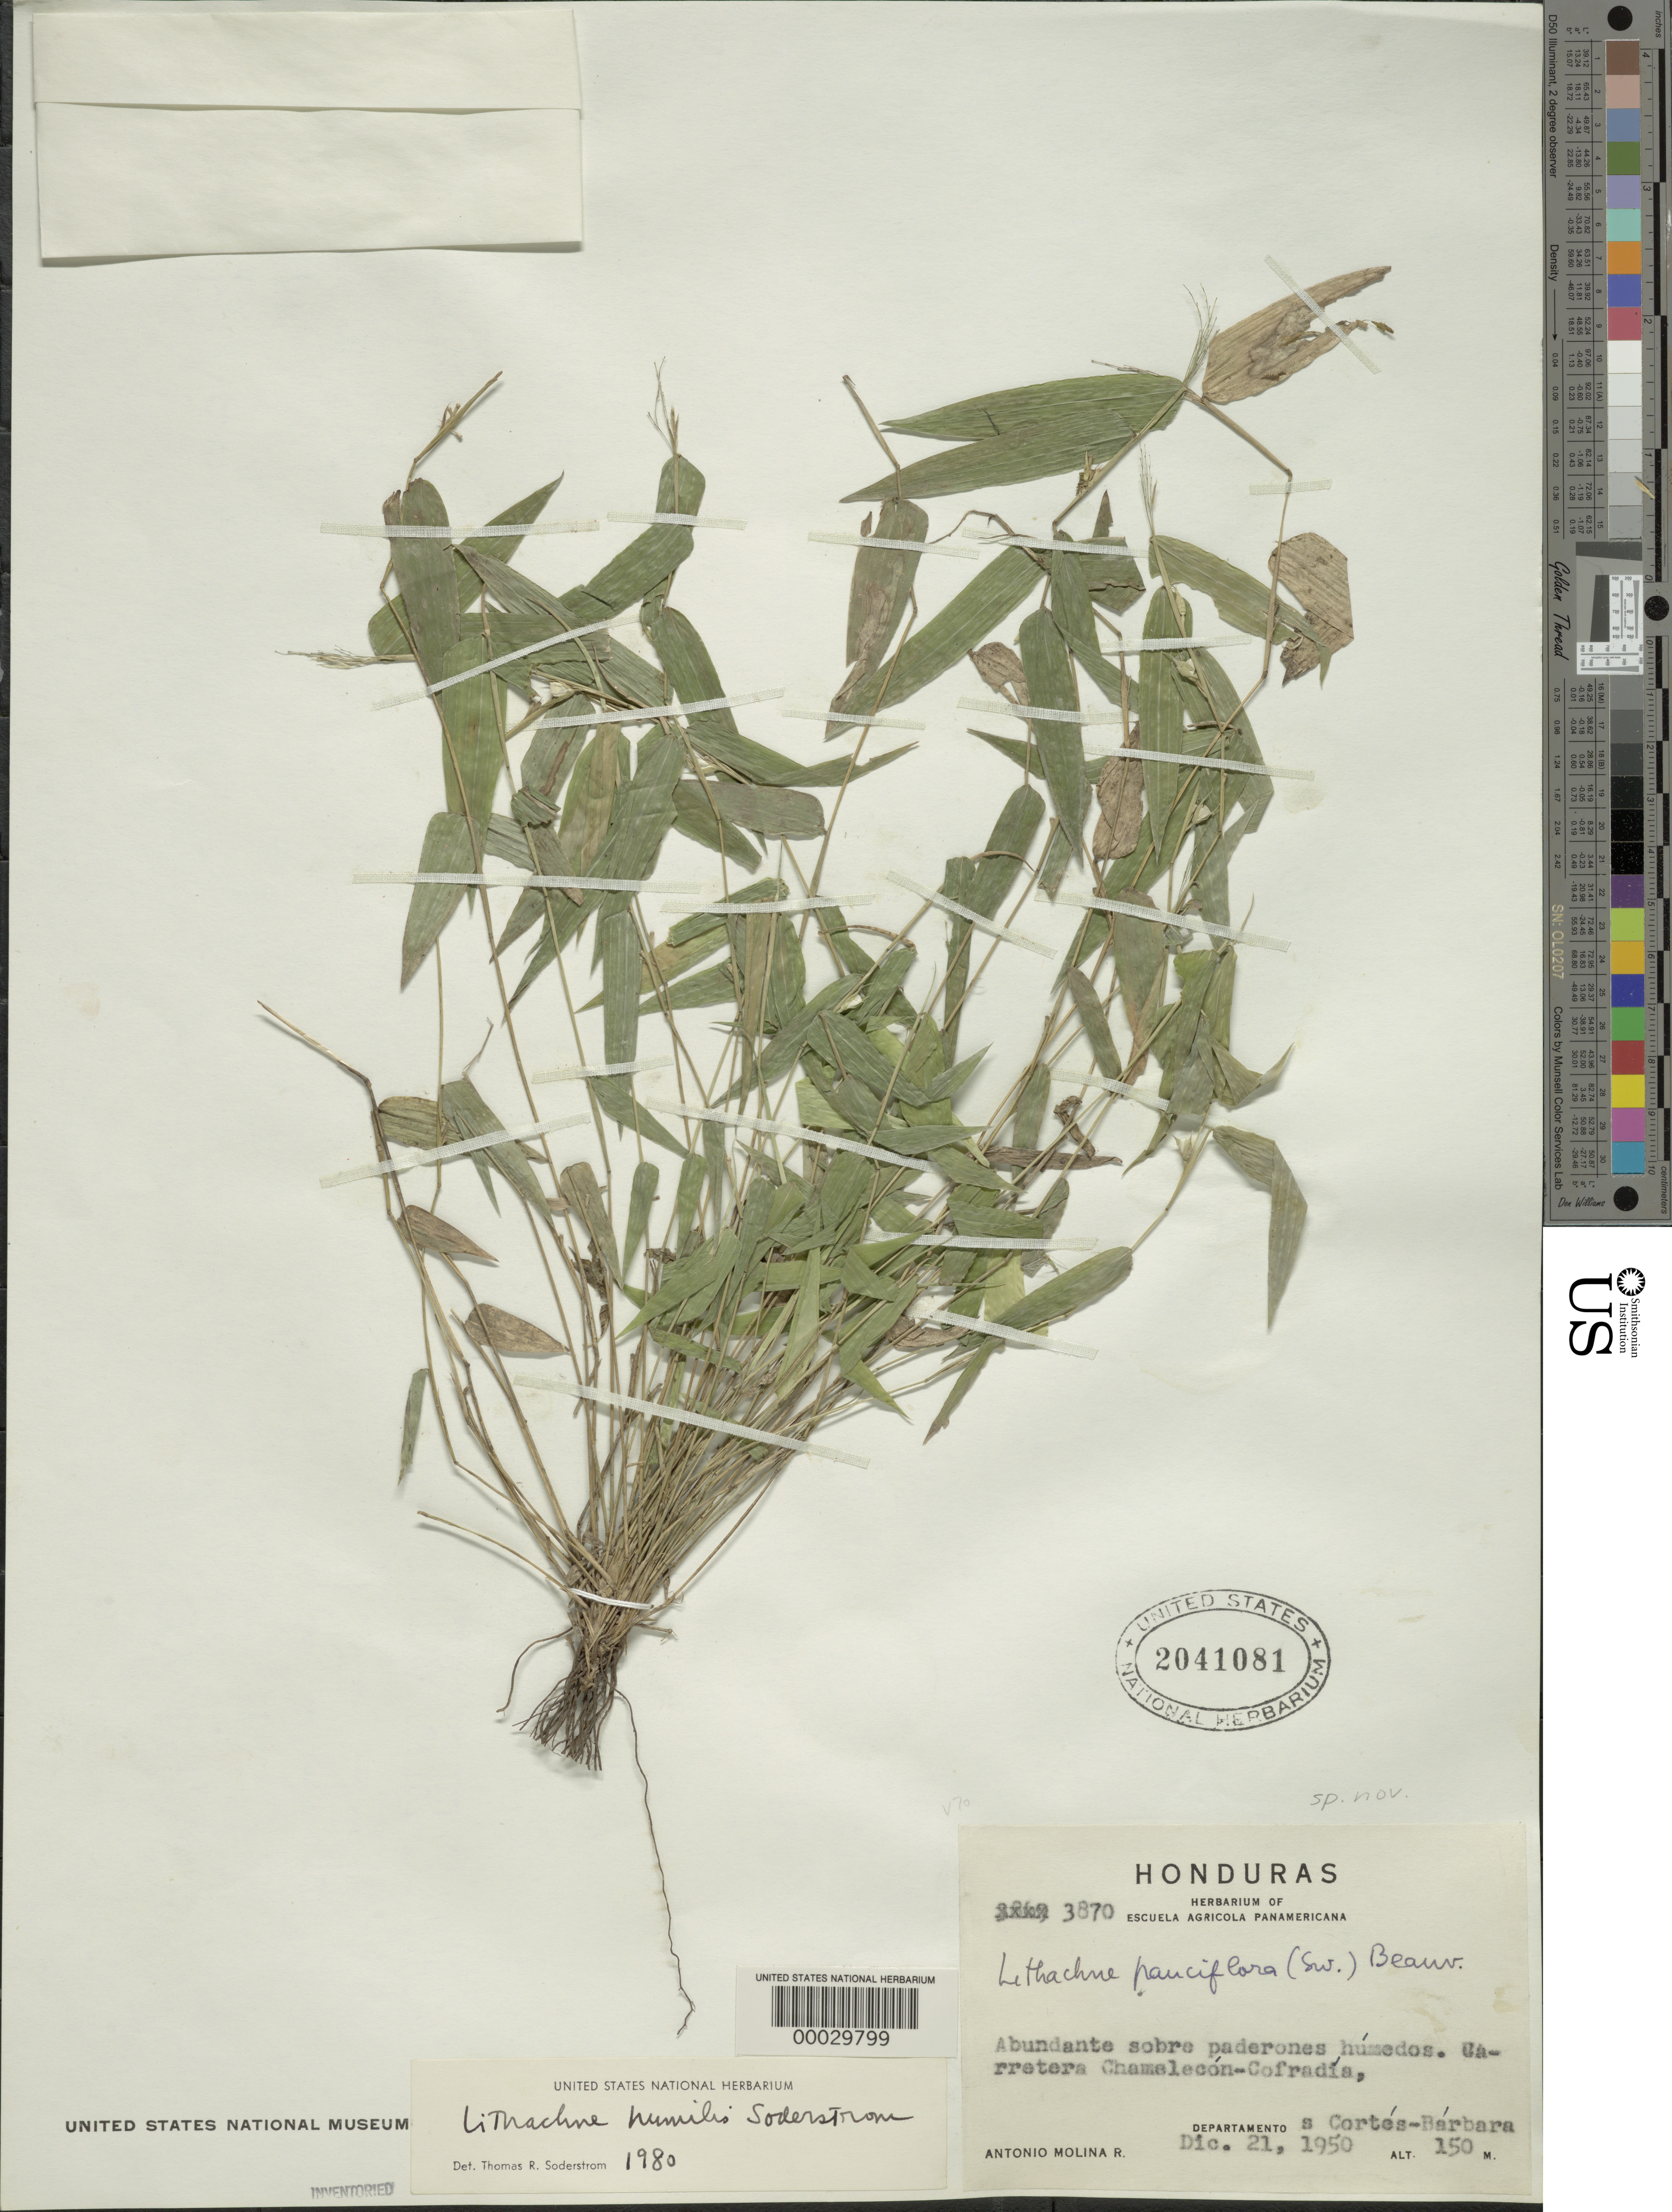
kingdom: Plantae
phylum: Tracheophyta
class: Liliopsida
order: Poales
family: Poaceae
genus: Lithachne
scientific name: Lithachne humilis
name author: Soderstr.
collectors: A. Molina R.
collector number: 3870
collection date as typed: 21 Dec 1950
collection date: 1950-12-21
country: Honduras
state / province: Cortés / Santa Bárbara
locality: Chamelecon - Cofradia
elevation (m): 150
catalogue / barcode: US 2041081